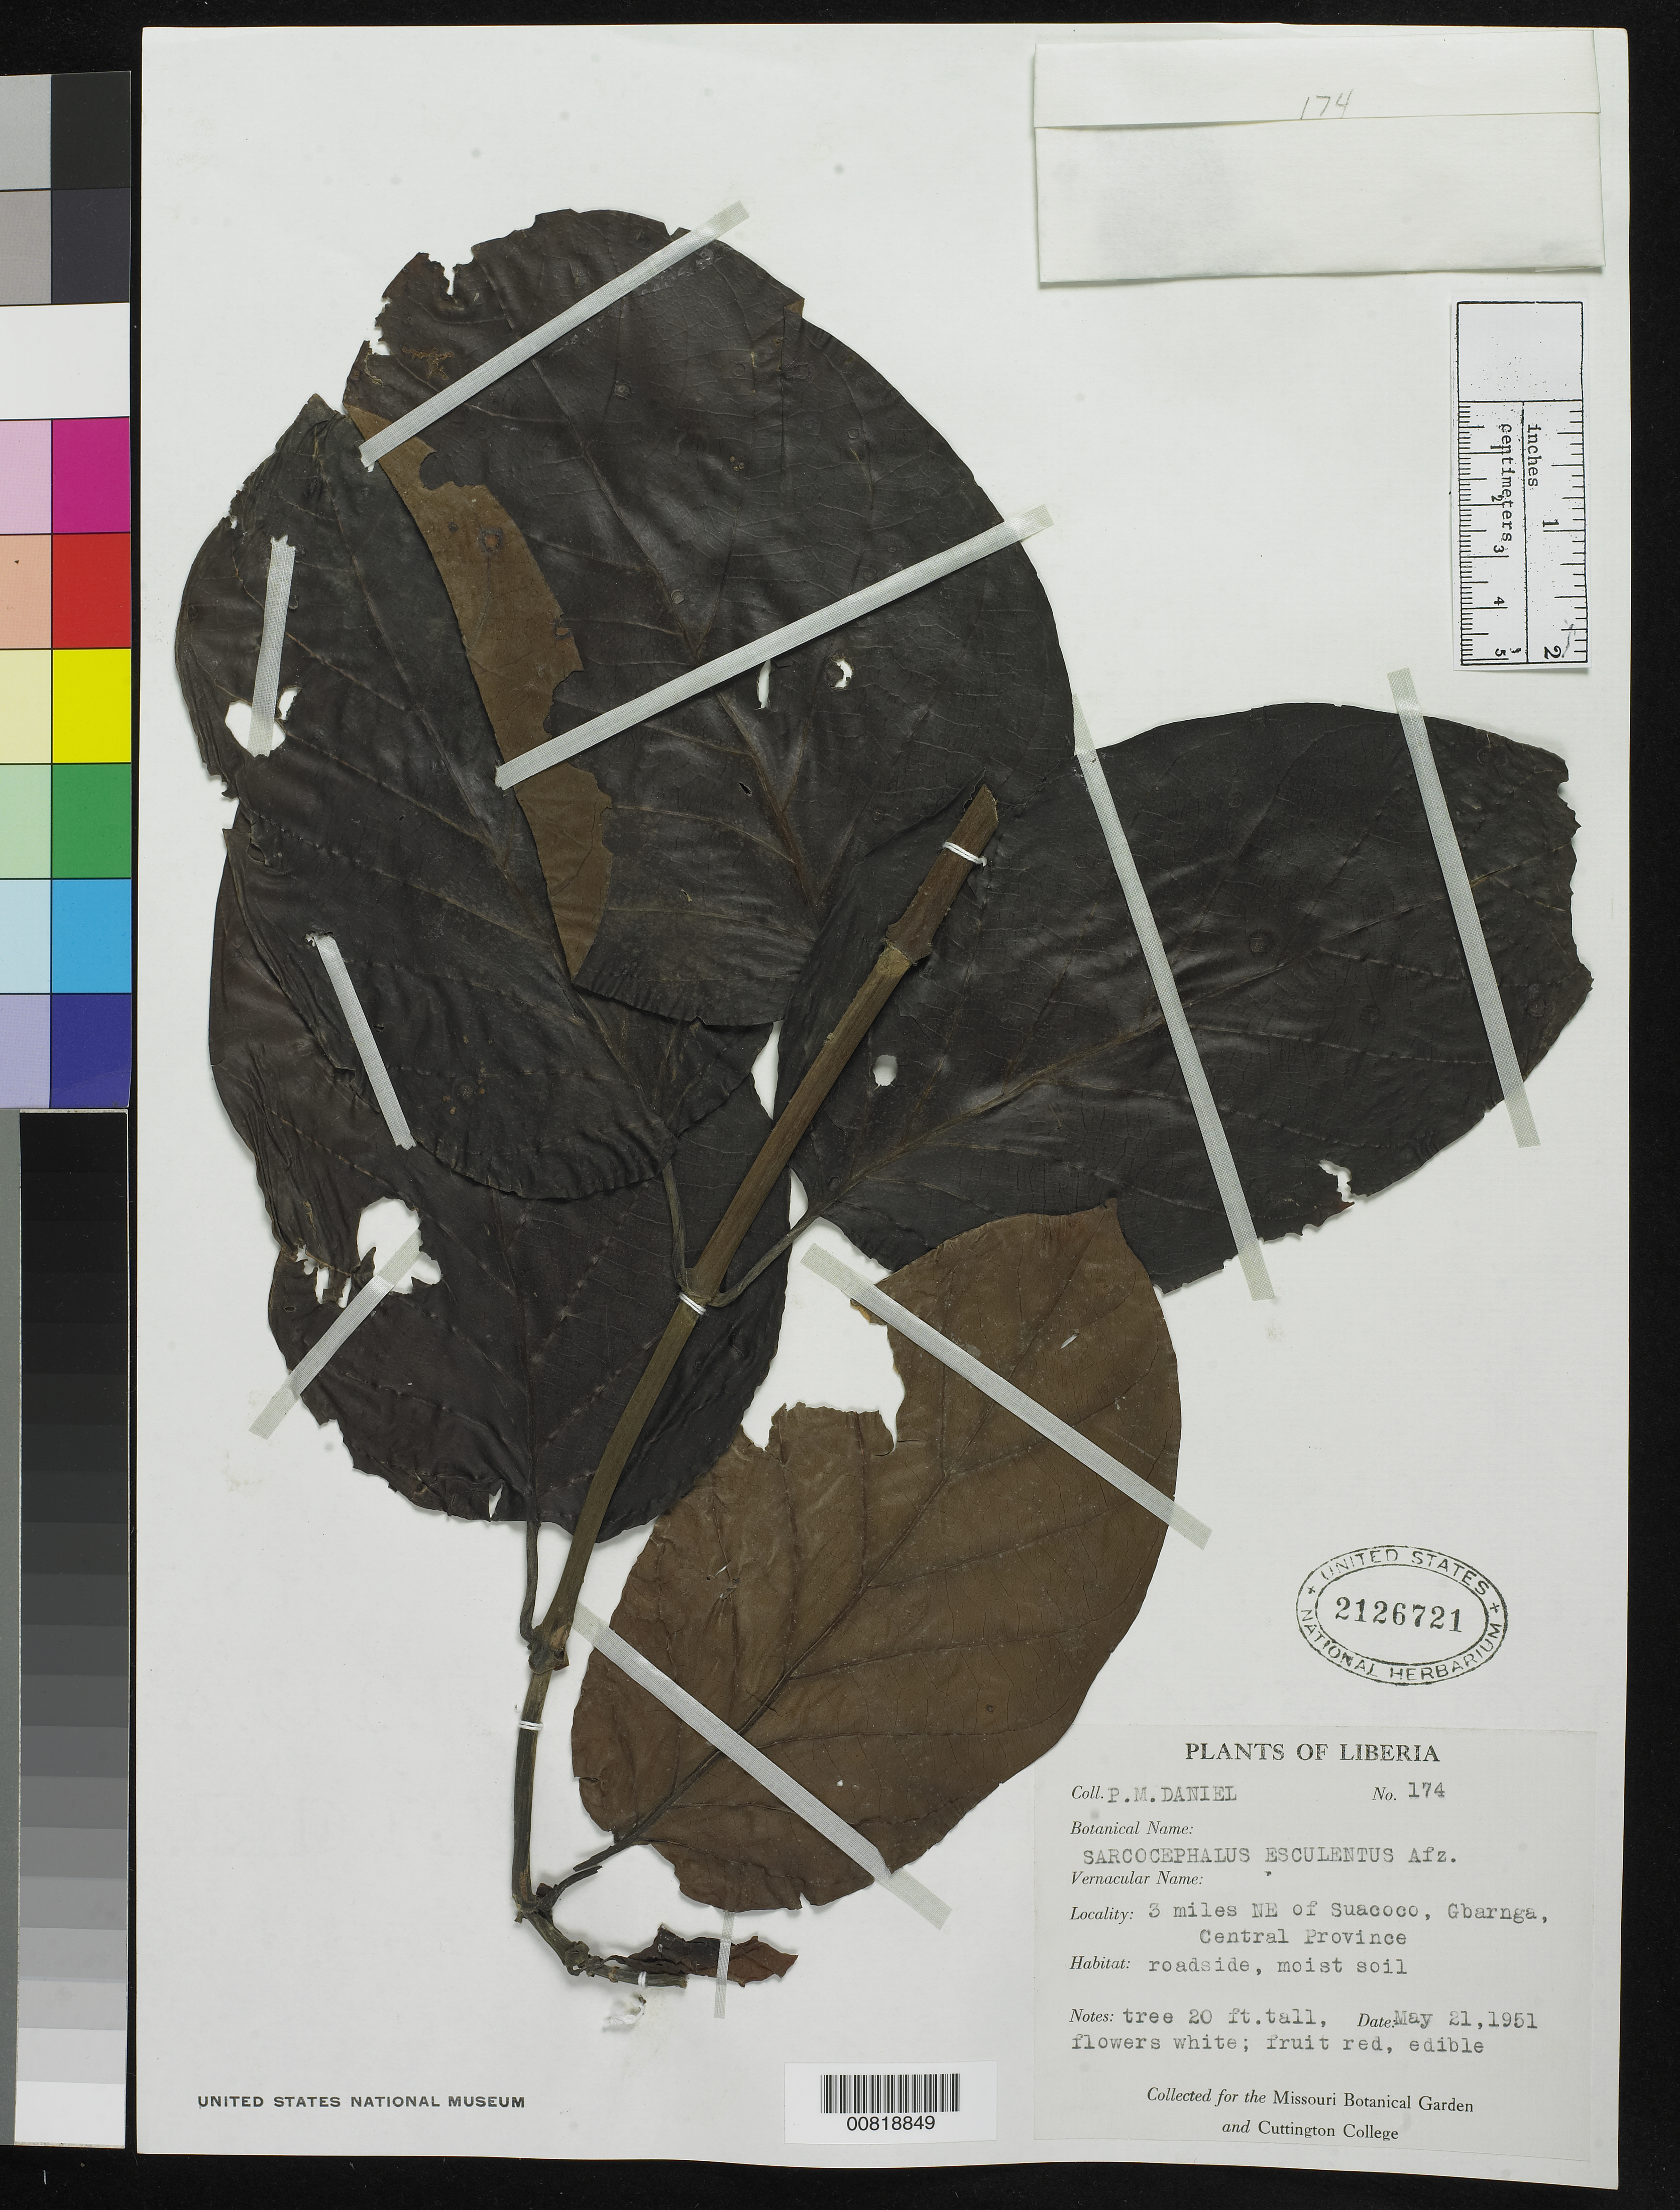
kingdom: Plantae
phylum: Tracheophyta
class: Magnoliopsida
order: Gentianales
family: Rubiaceae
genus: Sarcocephalus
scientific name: Sarcocephalus esculentus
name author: Afzel.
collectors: P. Daniel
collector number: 174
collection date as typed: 21 Mar 1951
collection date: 1951-03-21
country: Liberia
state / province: Bong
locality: Central Province: Gbarnga, 3 miles NE of Suacoco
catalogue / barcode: US 2126721